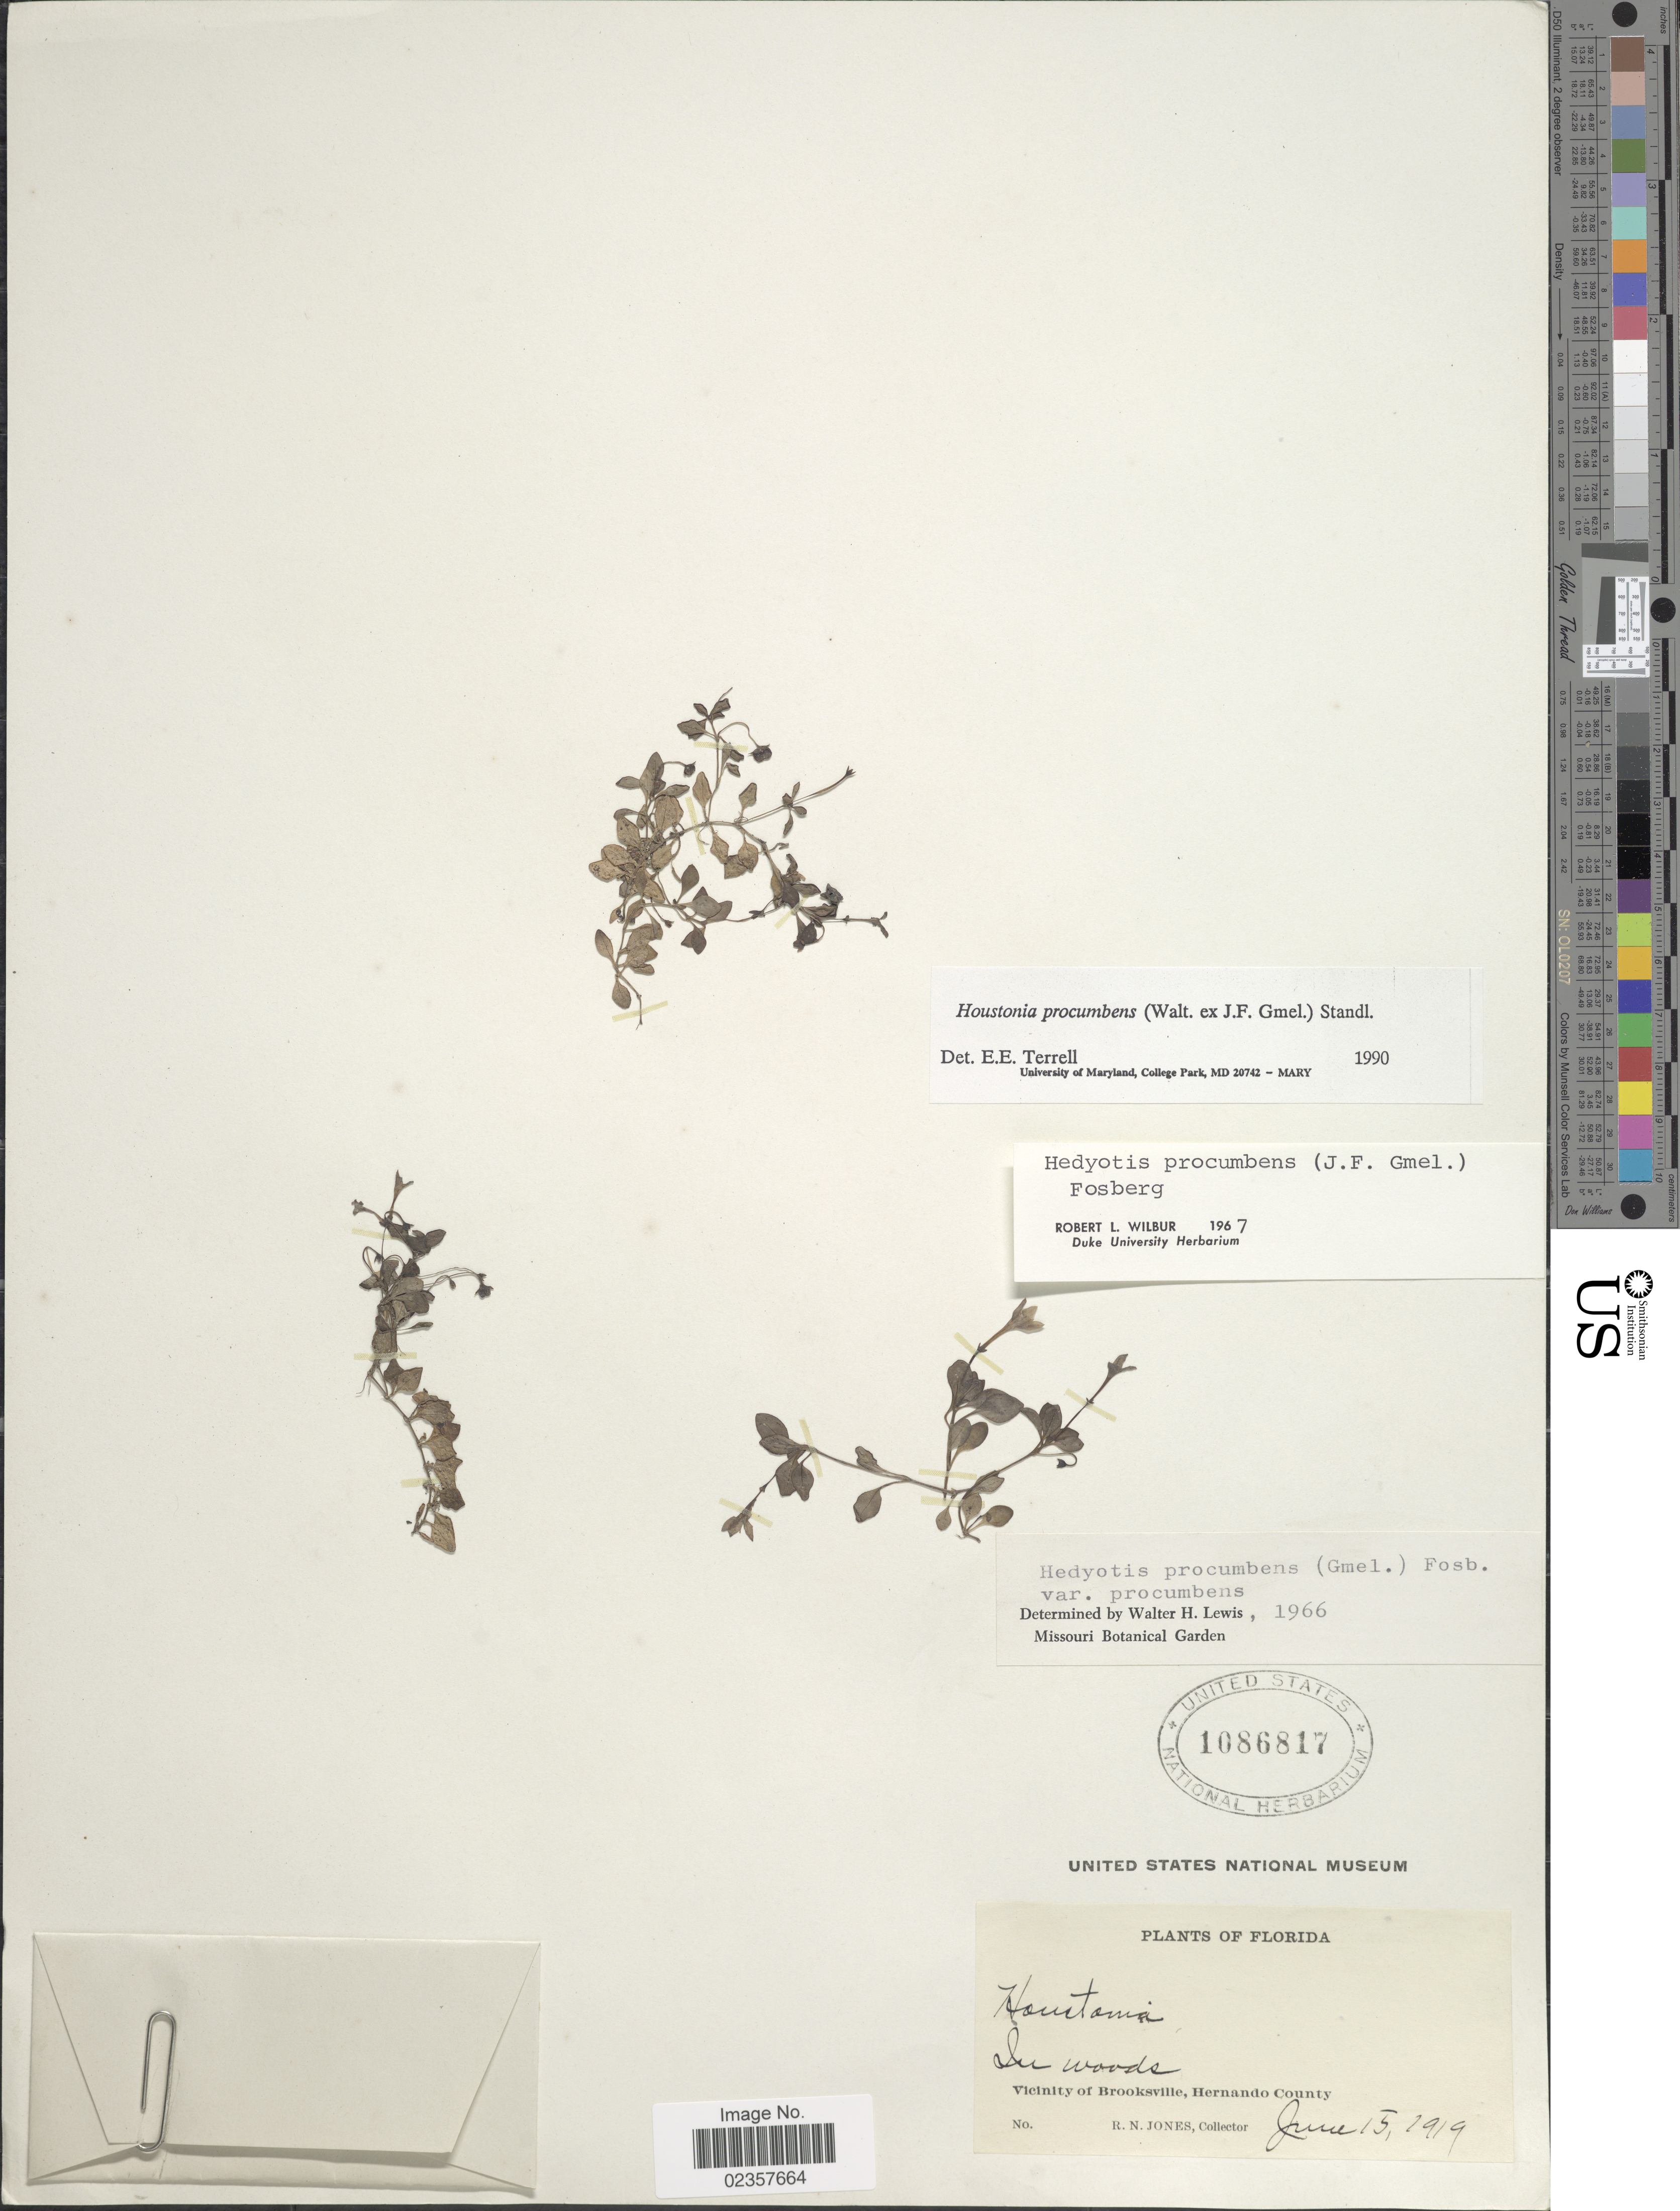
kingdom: Plantae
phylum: Tracheophyta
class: Magnoliopsida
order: Gentianales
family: Rubiaceae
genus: Houstonia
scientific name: Houstonia procumbens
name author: (Walter ex J.F. Gmel.) Standl.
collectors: R. N. Jones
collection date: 1919-06-15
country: United States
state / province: Florida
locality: In woods, Vicinity of Brooksville, Hernando County.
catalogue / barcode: US 1086817